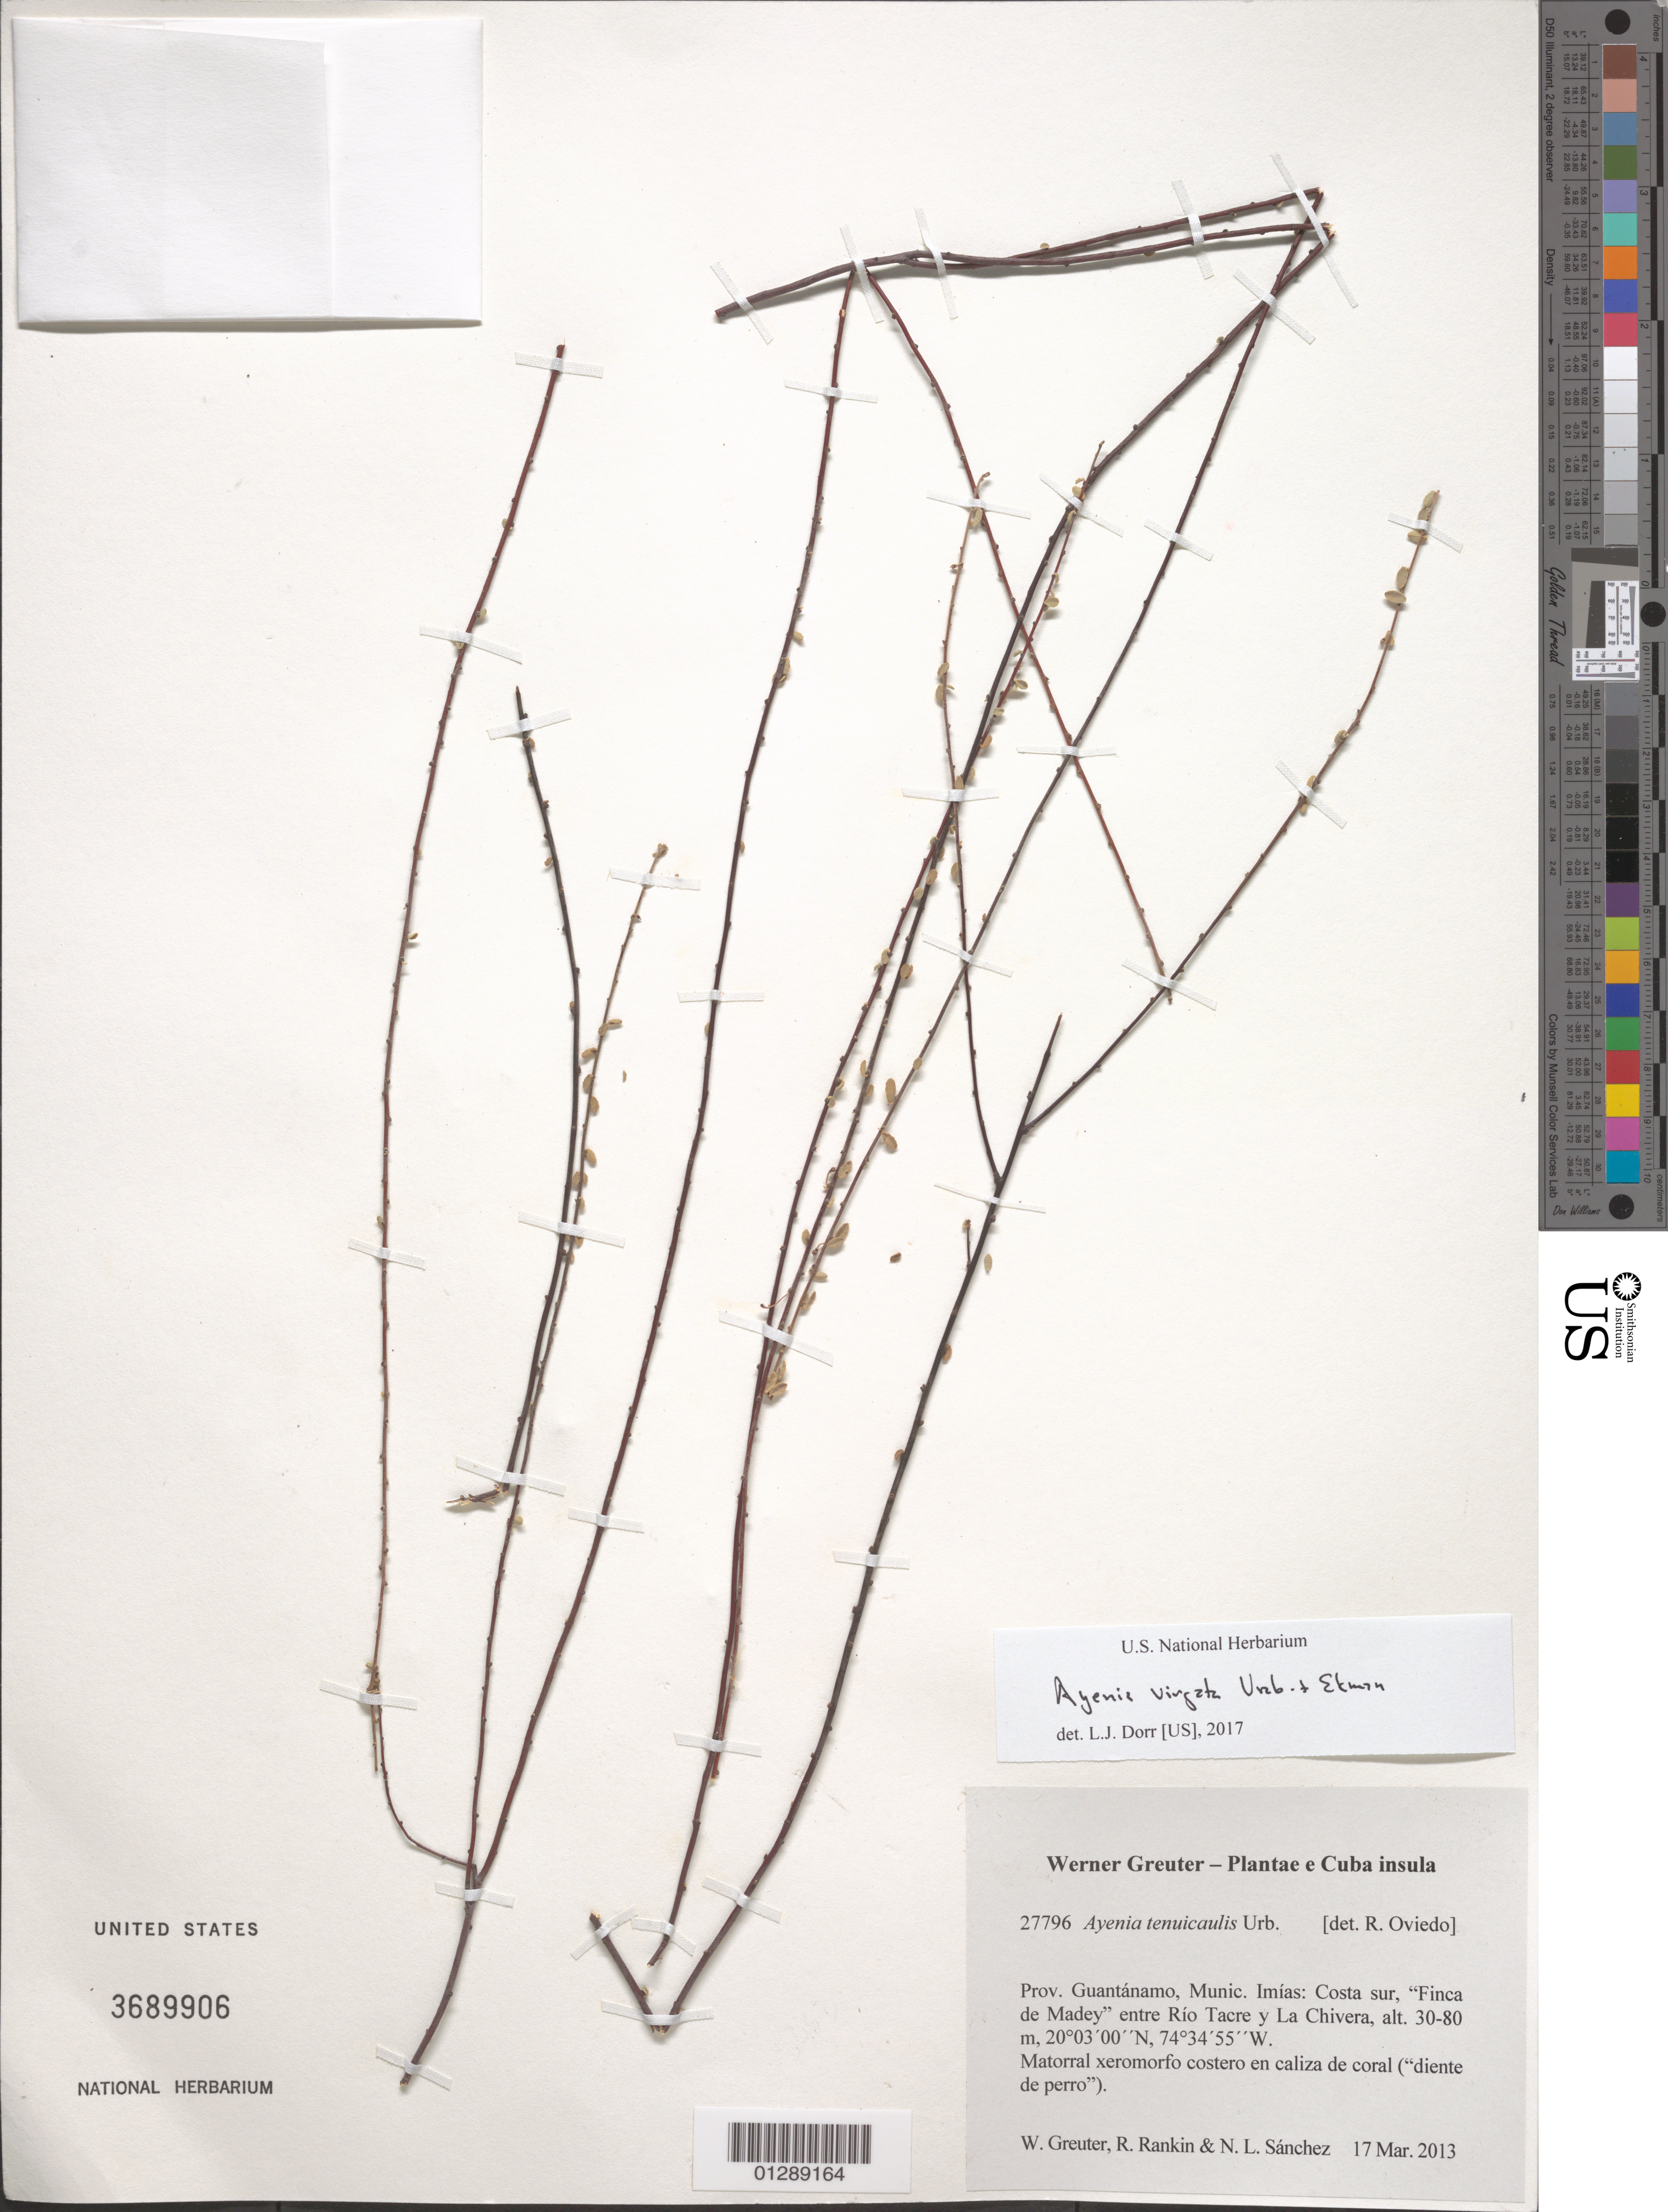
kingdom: Plantae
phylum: Tracheophyta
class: Magnoliopsida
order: Malvales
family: Malvaceae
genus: Ayenia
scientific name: Ayenia virgata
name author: Urb. & Ekman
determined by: Dorr, L. J., (BOT), Smithsonian Institution - National Museum of Natural History (UNITED STATES)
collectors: W. R. Greuter, R. Rankin Rodriguez & N. Sanchez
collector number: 27796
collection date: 2013-03-17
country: Cuba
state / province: Guantanamo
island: Cuba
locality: Munic. Imías: Costa sur "Finca de Madey" entre Río Tacre y La Chivera.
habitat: Matorral xeromorfo costero en caliza de coral ("diente de perro").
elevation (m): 30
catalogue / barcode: US 3689906